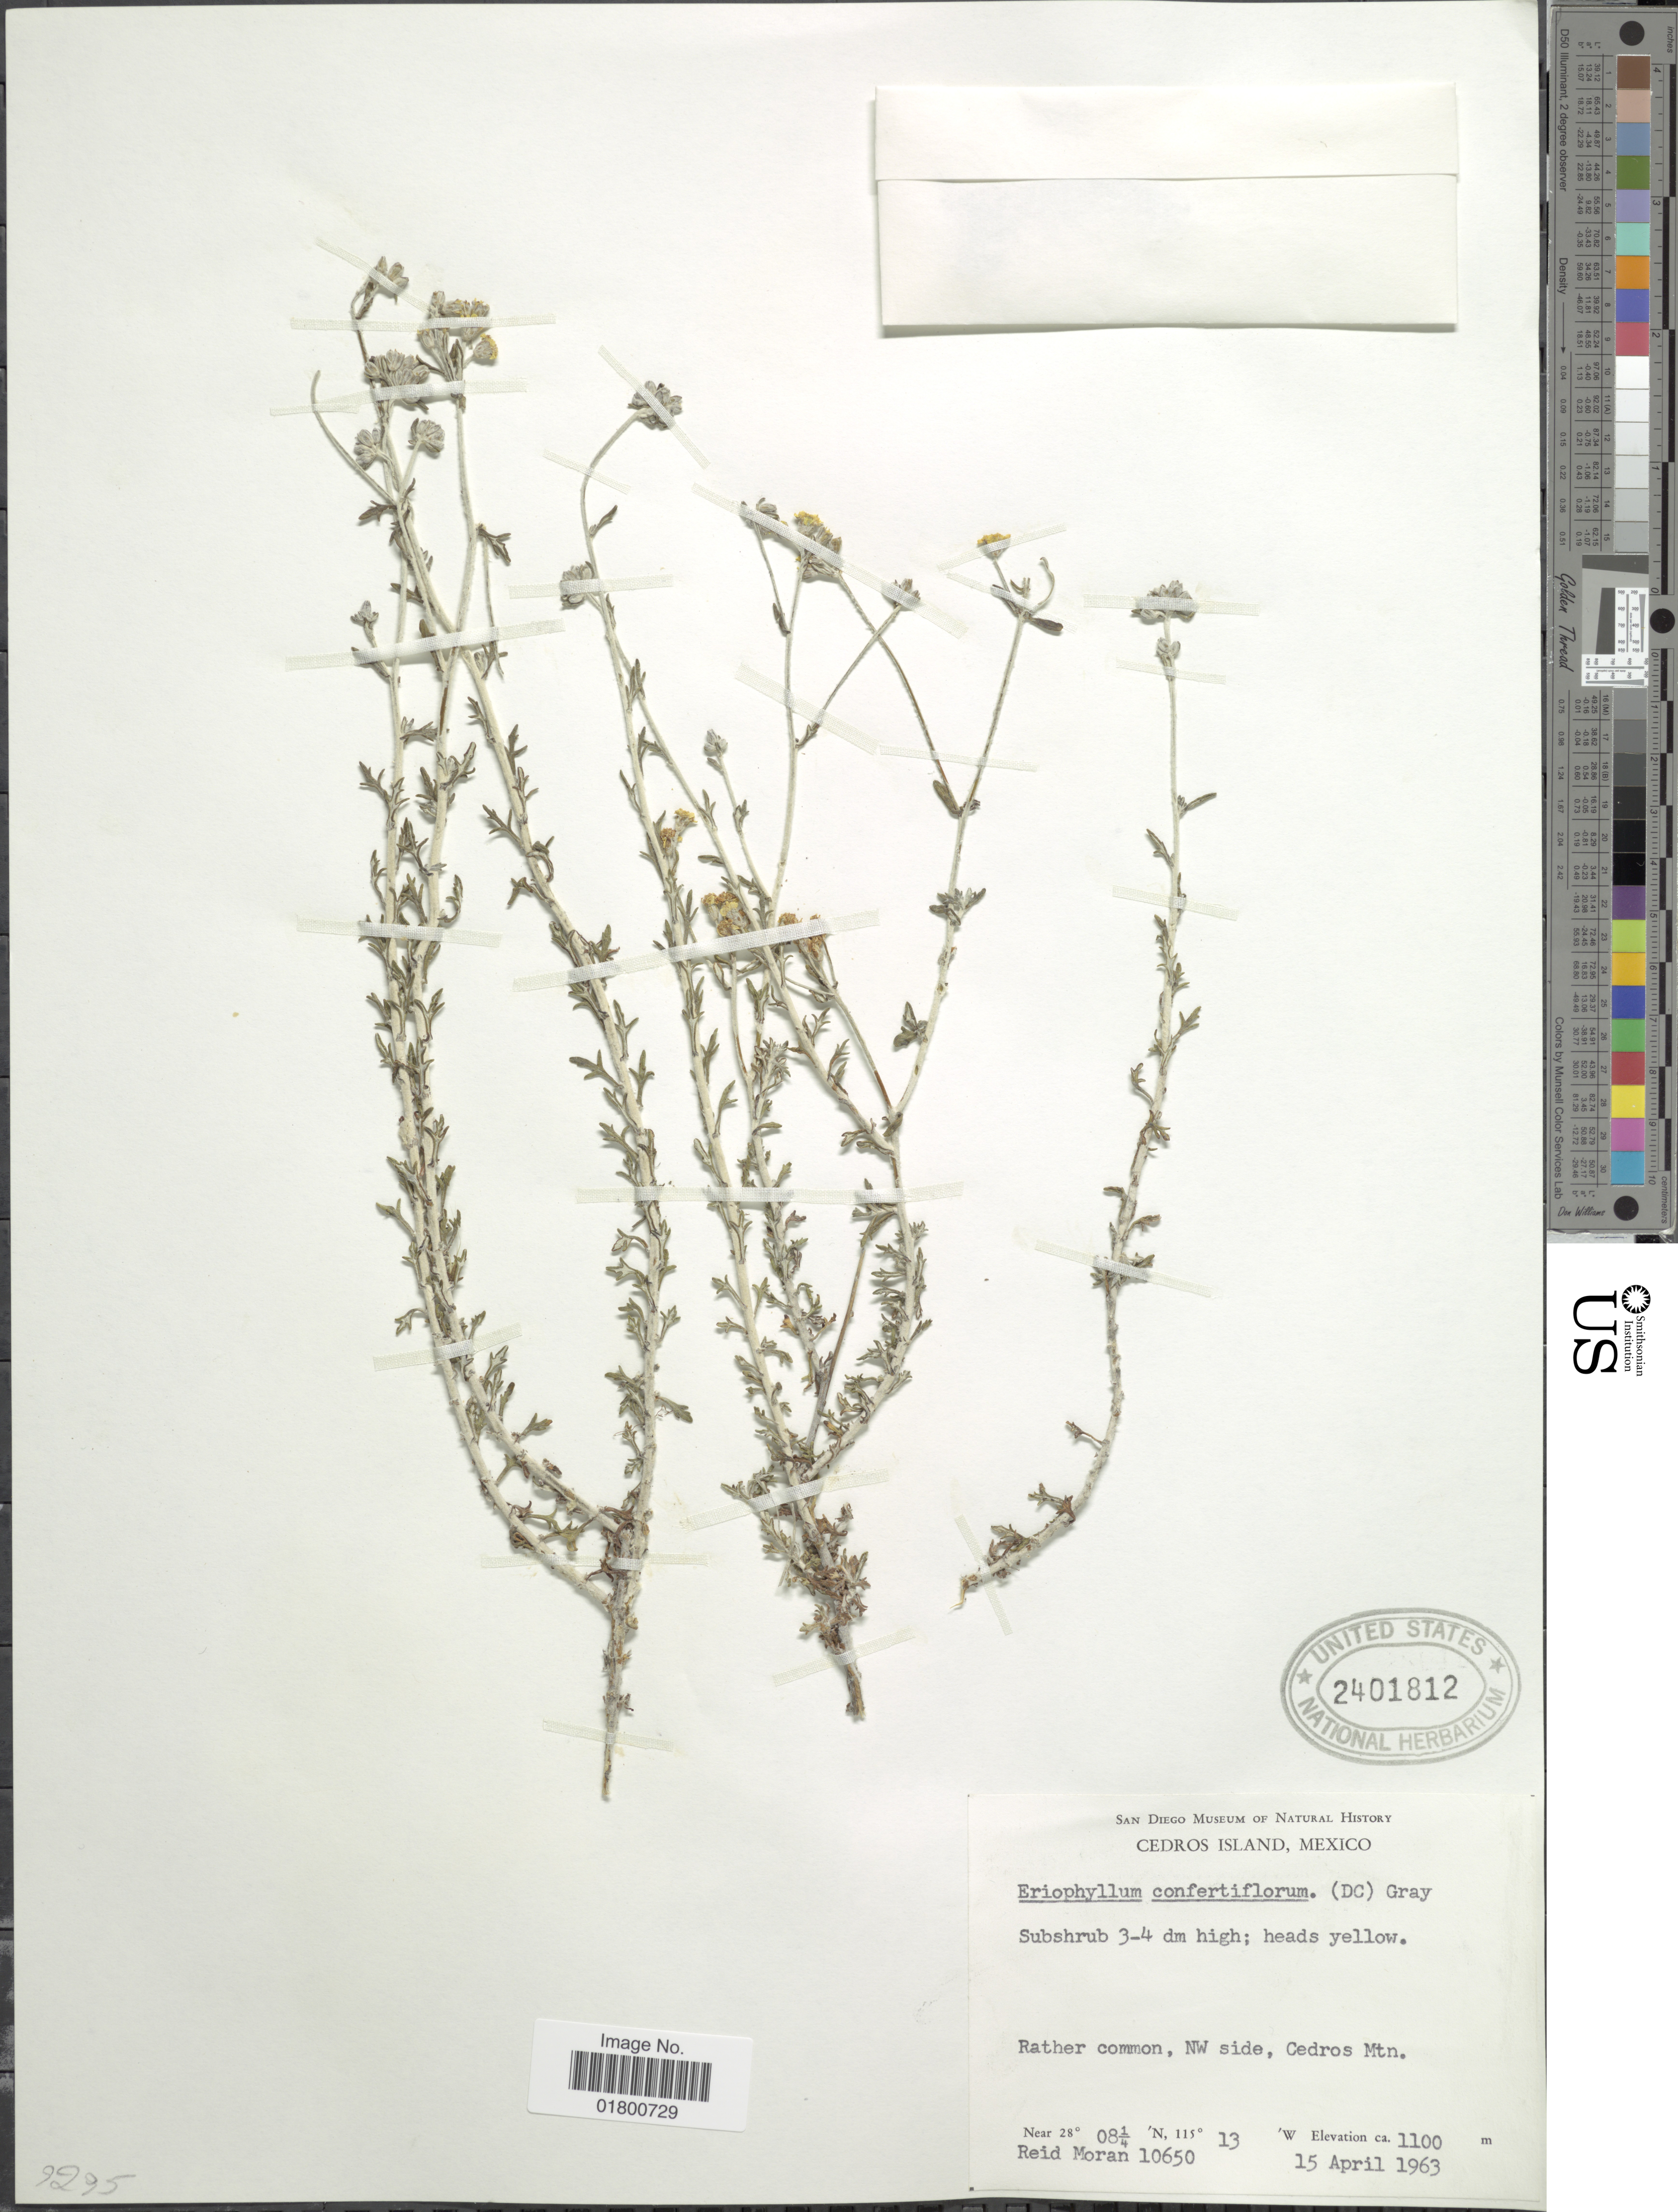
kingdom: Plantae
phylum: Tracheophyta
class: Magnoliopsida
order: Asterales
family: Asteraceae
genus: Eriophyllum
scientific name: Eriophyllum confertiflorum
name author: (DC.) A. Gray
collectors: R. V. Moran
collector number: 10650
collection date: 1963-04-15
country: Mexico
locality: Cedros Island, Mexico, Rather common, NW side, Cedros Mtn.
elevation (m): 1100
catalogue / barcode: US 2401812